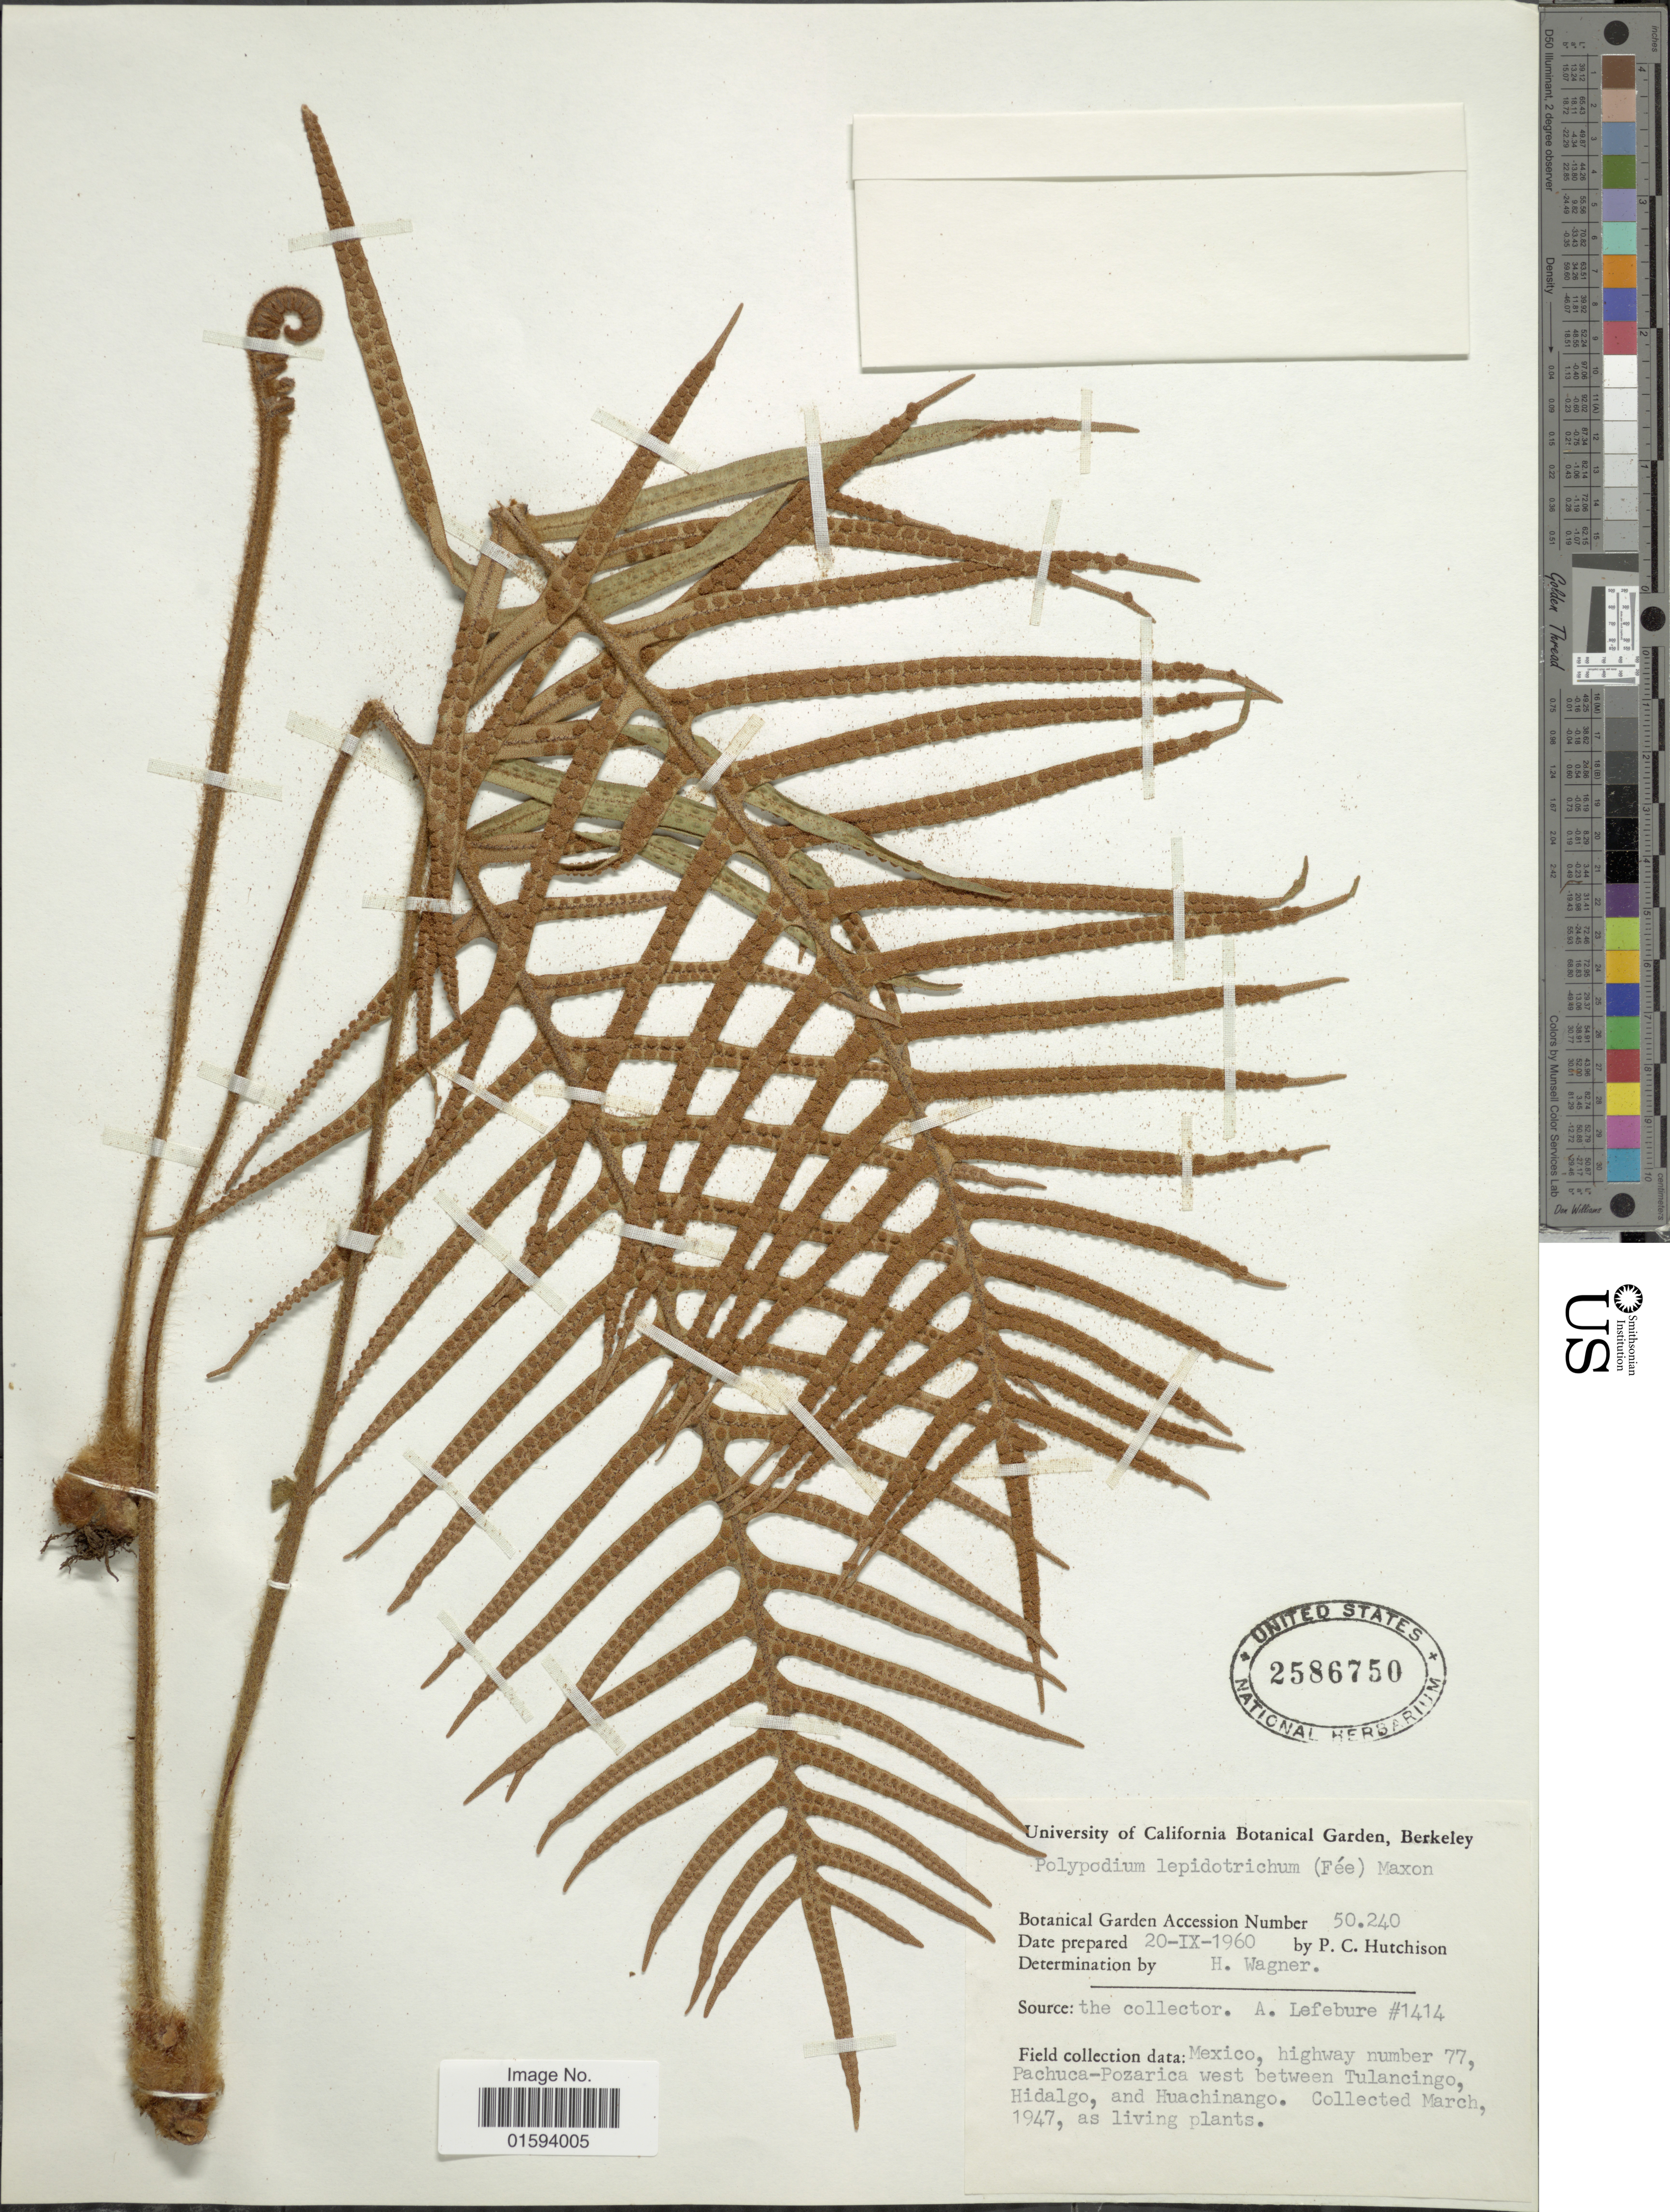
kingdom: Plantae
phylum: Tracheophyta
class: Polypodiopsida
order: Polypodiales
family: Polypodiaceae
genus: Polypodium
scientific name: Polypodium lepidotrichum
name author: (Fée) Maxon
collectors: P. C. Hutchison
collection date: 1960-09-20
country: United States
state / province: California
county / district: Alameda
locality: University of California Botanical Garden, Berkeley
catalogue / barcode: US 2586750